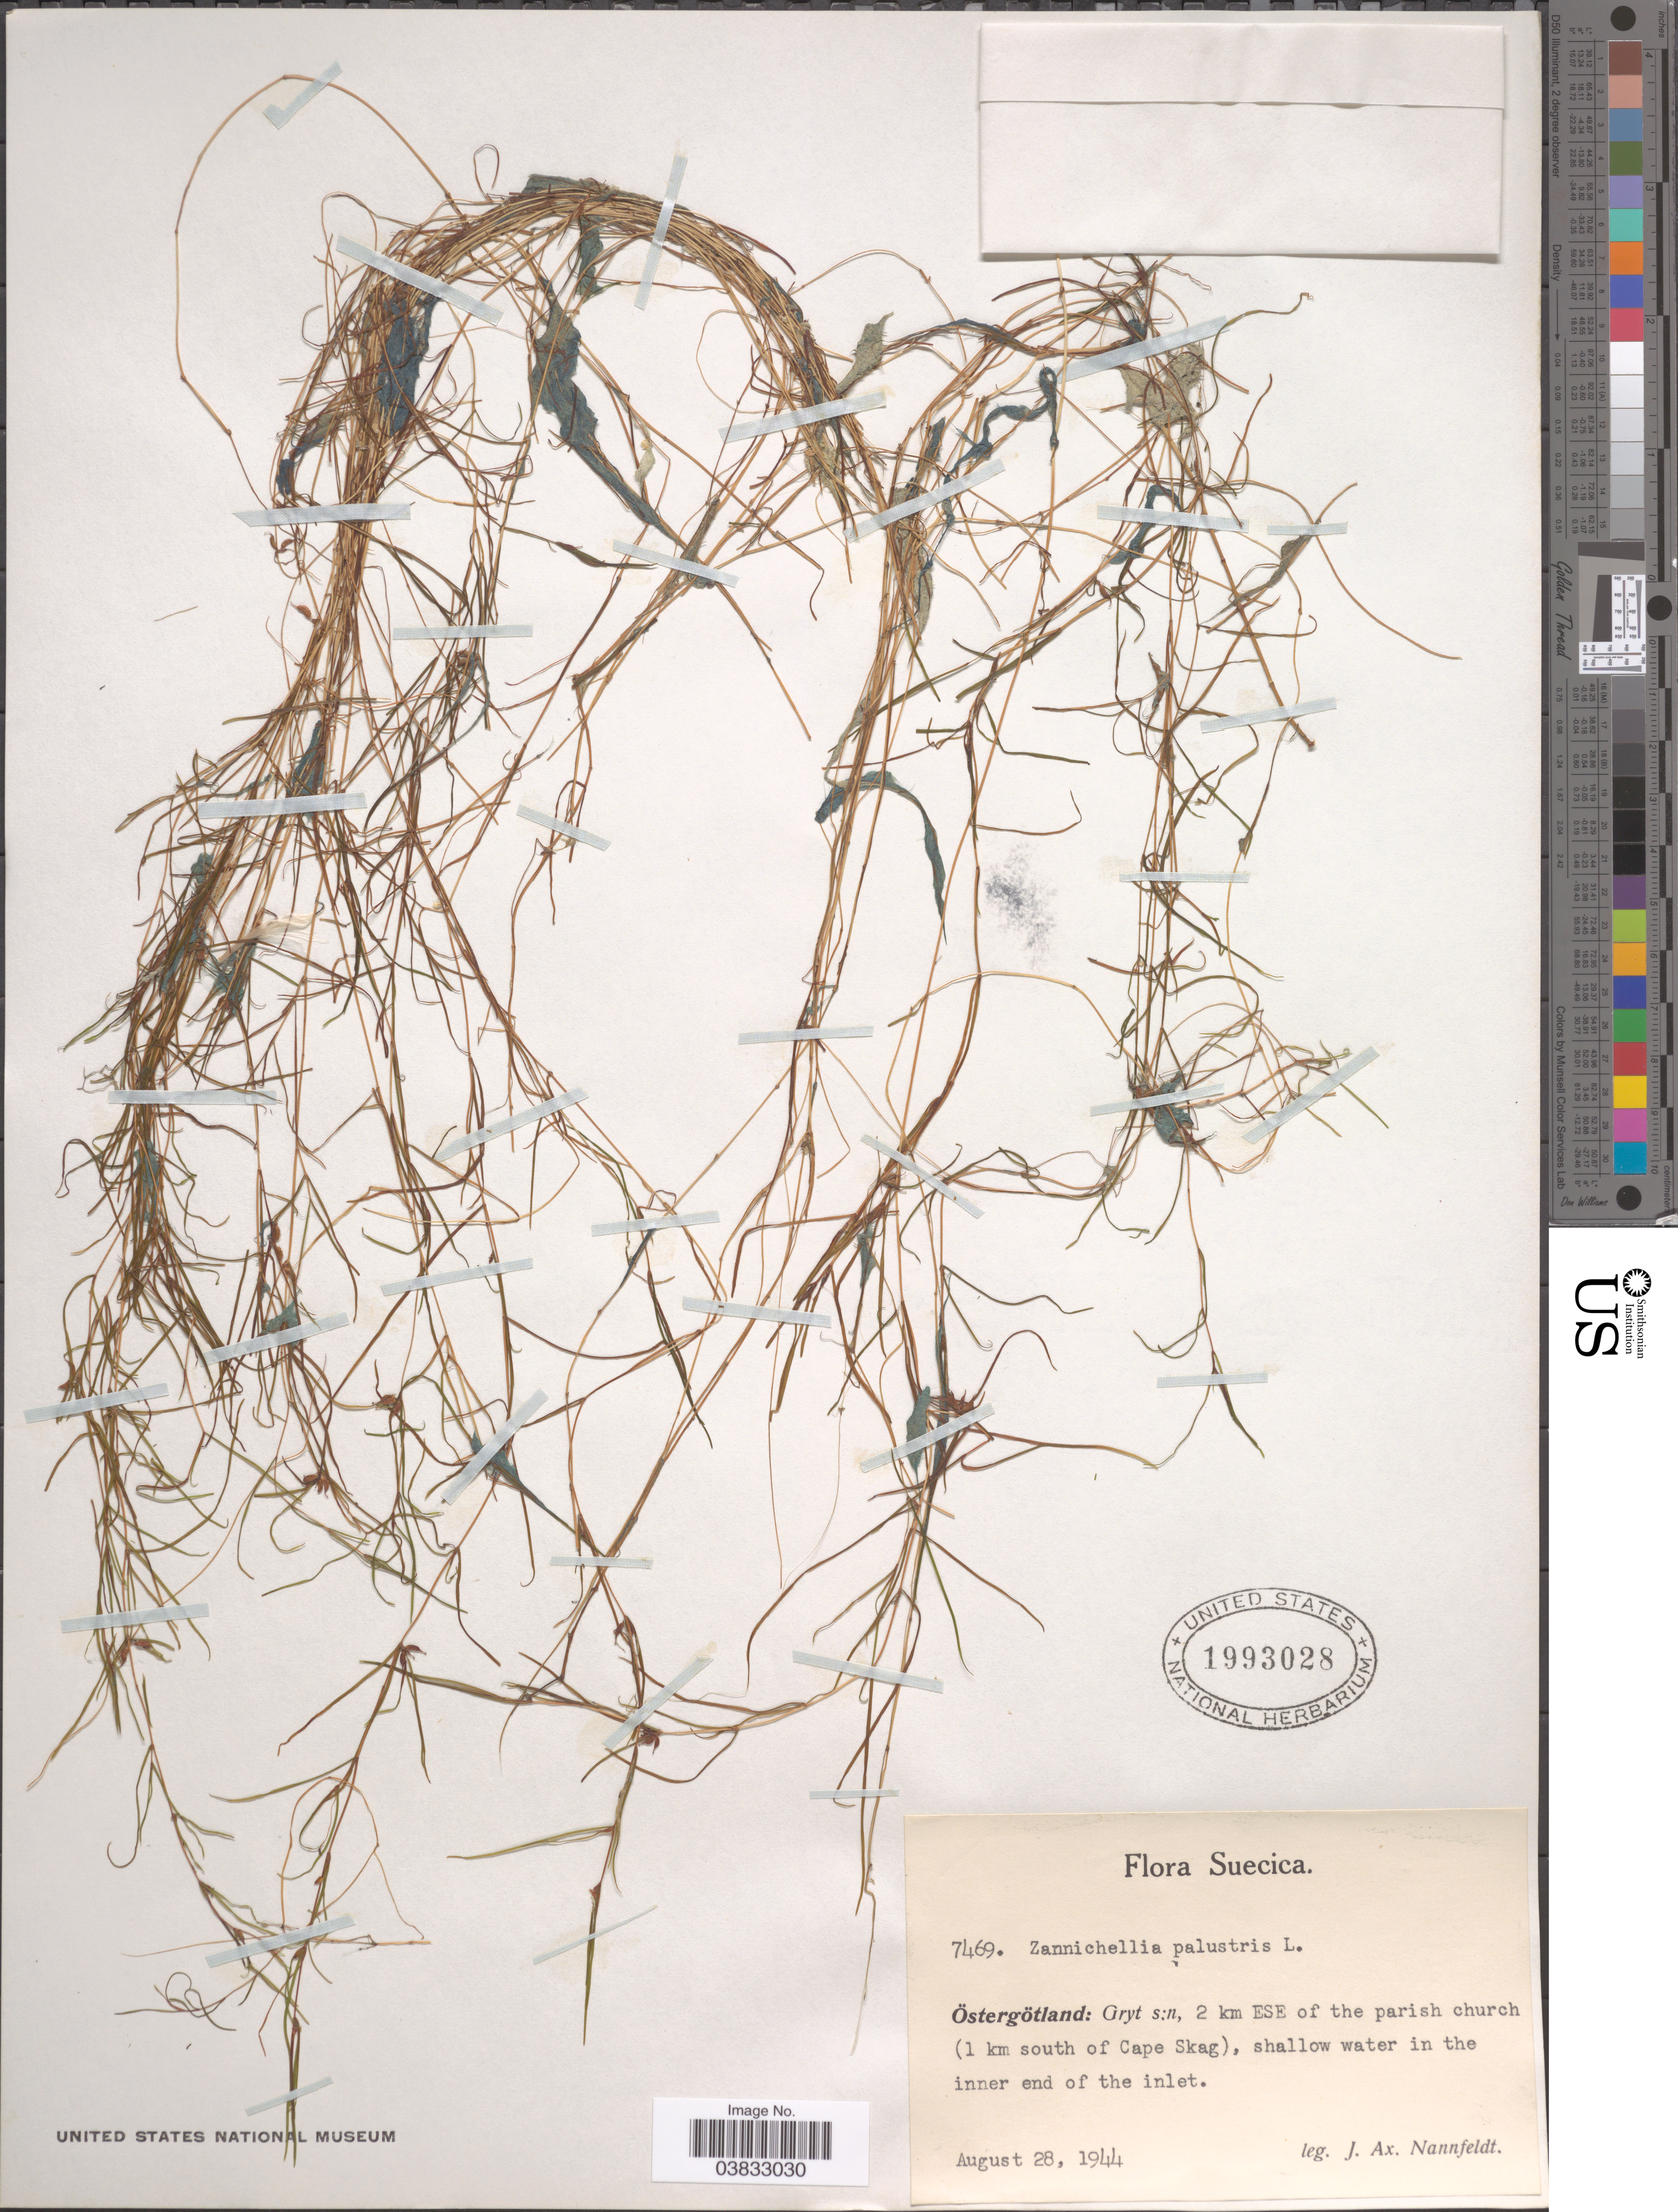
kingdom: Plantae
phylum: Tracheophyta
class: Liliopsida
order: Alismatales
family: Potamogetonaceae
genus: Zannichellia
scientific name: Zannichellia palustris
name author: L.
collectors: J. Nannfeldt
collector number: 7469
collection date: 1944-08-28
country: Sweden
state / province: Östergötland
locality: Suecica. Östergötland: Gryt s:n, 2 km ESE of the parish church (1 km south of Cape Skag), shallow water in the inner end of the inlet.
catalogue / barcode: US 1993028